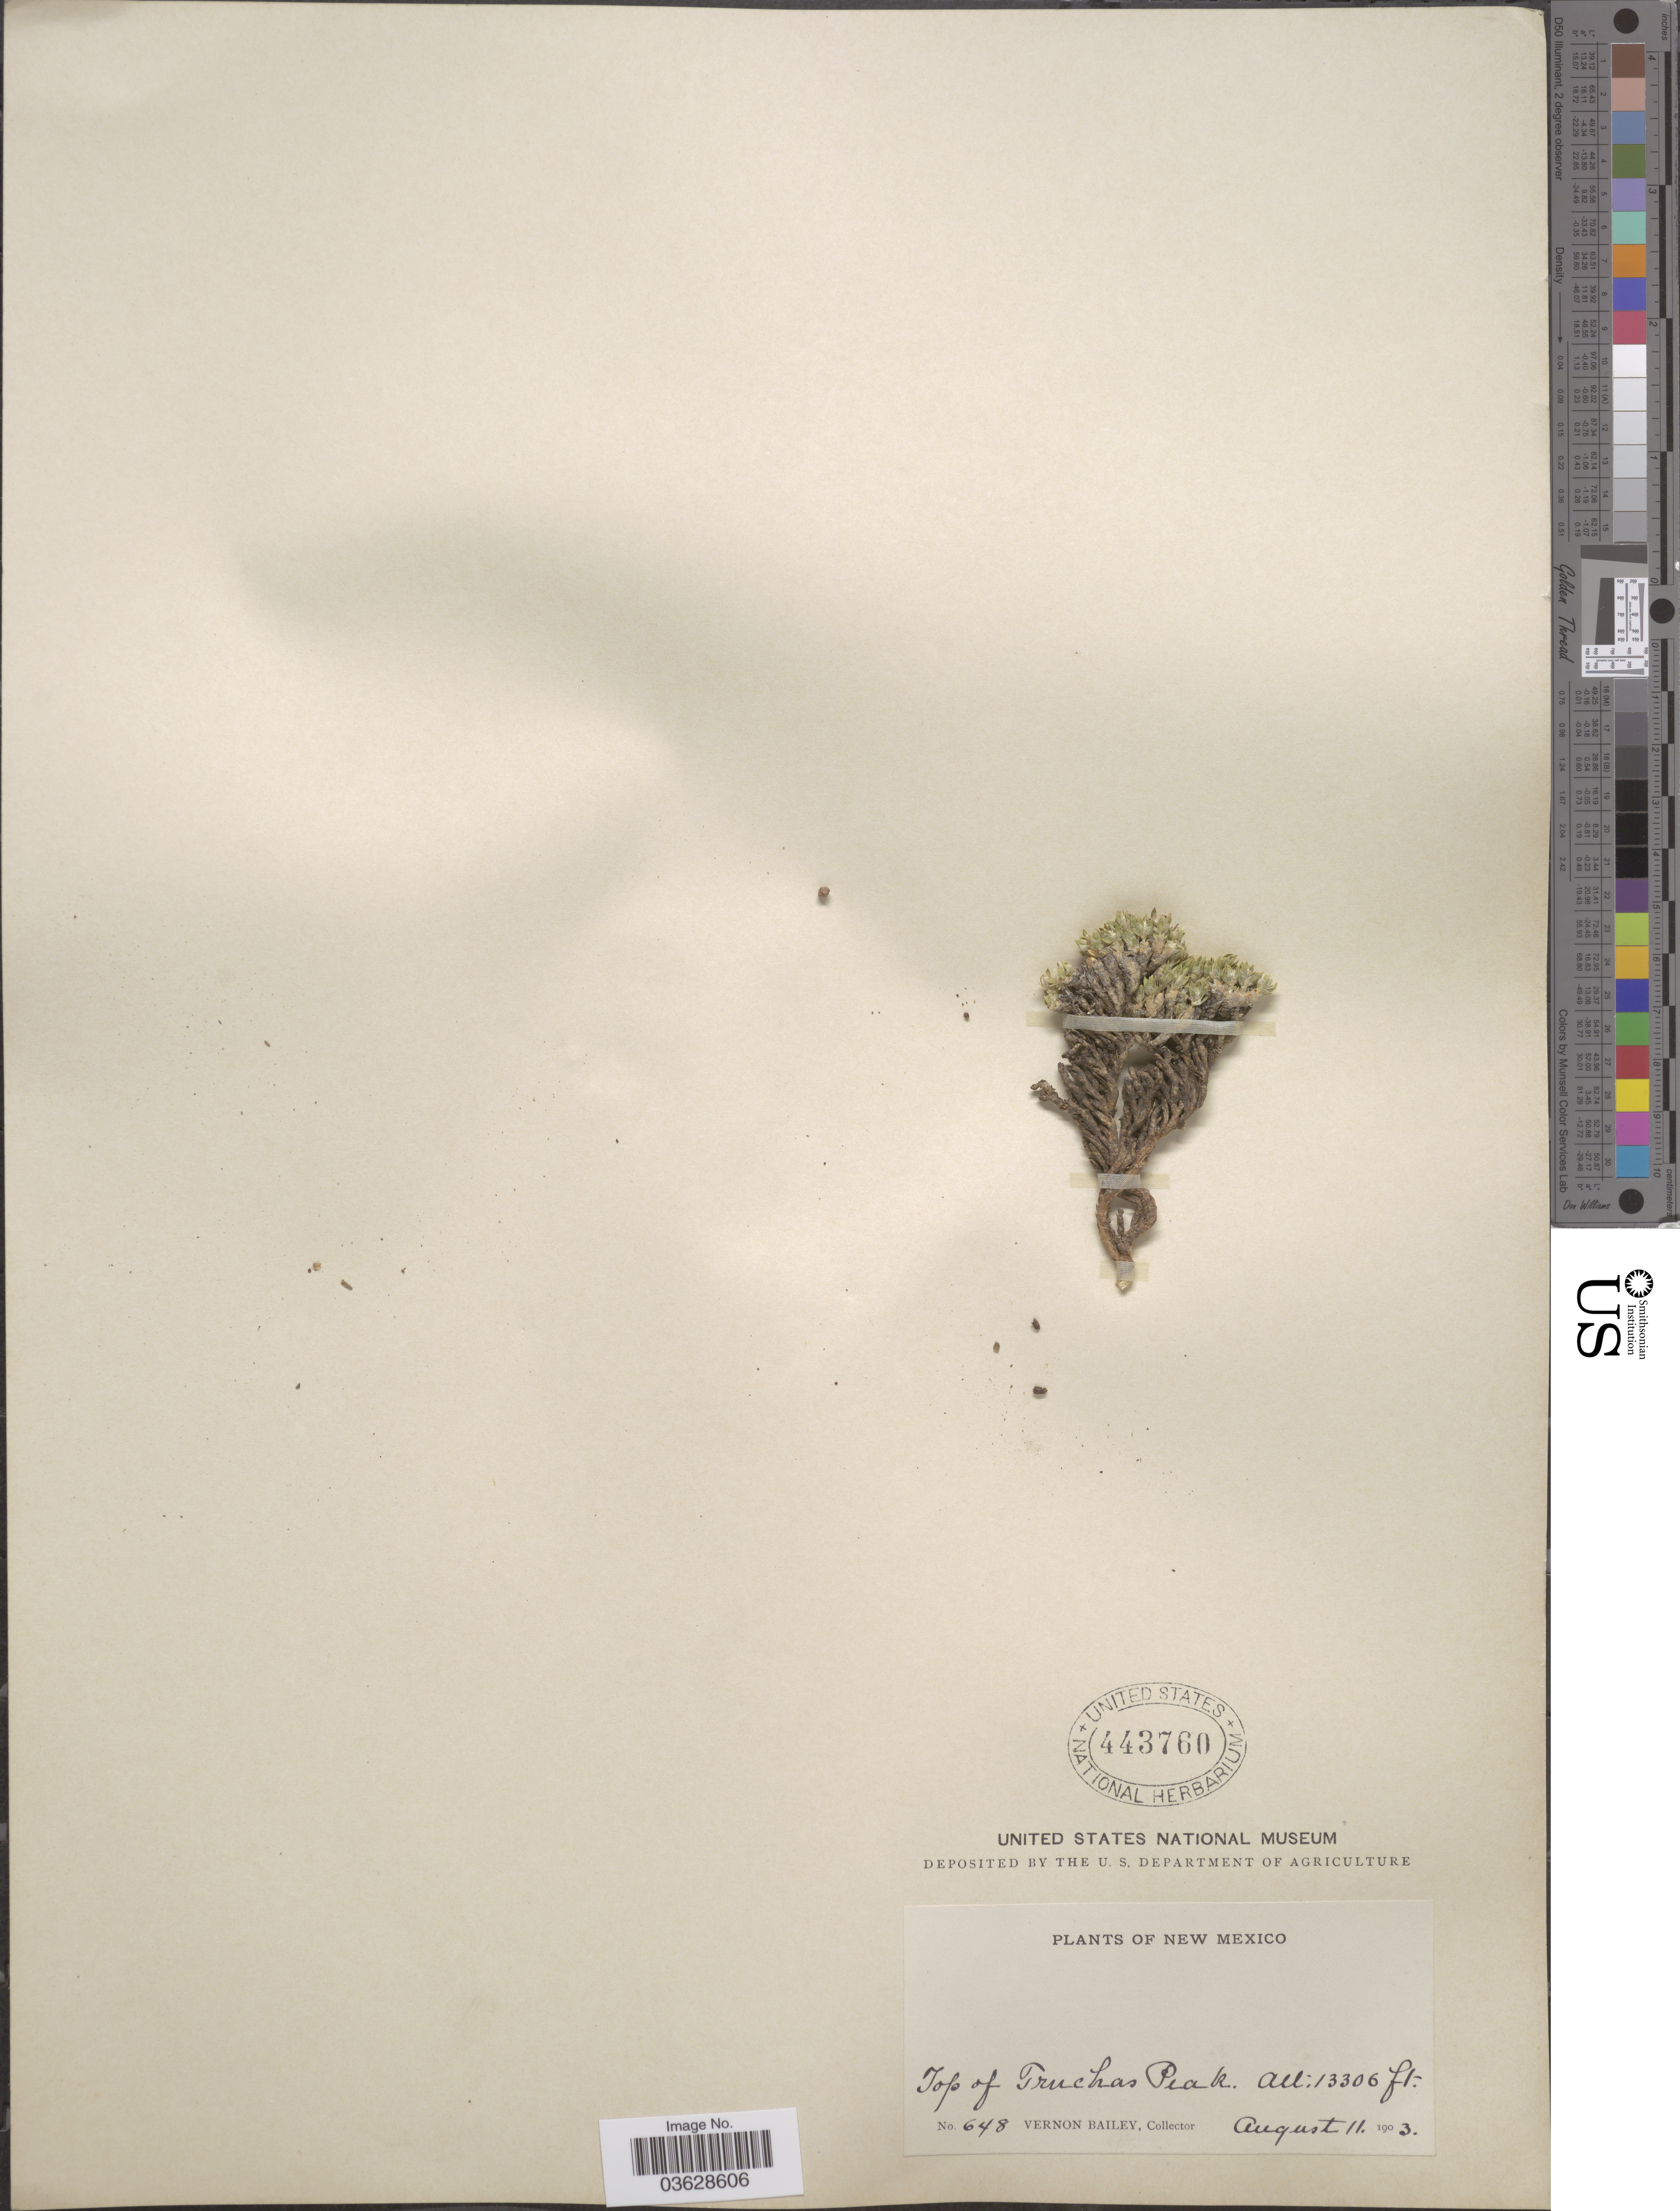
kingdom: Plantae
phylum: Tracheophyta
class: Magnoliopsida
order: Caryophyllales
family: Caryophyllaceae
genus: Paronychia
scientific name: Paronychia pulvinata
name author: A. Gray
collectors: V. O. Bailey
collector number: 648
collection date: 1903-08-11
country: United States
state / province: New Mexico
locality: Top of Truchas Peak.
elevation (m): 4056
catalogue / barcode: US 443760